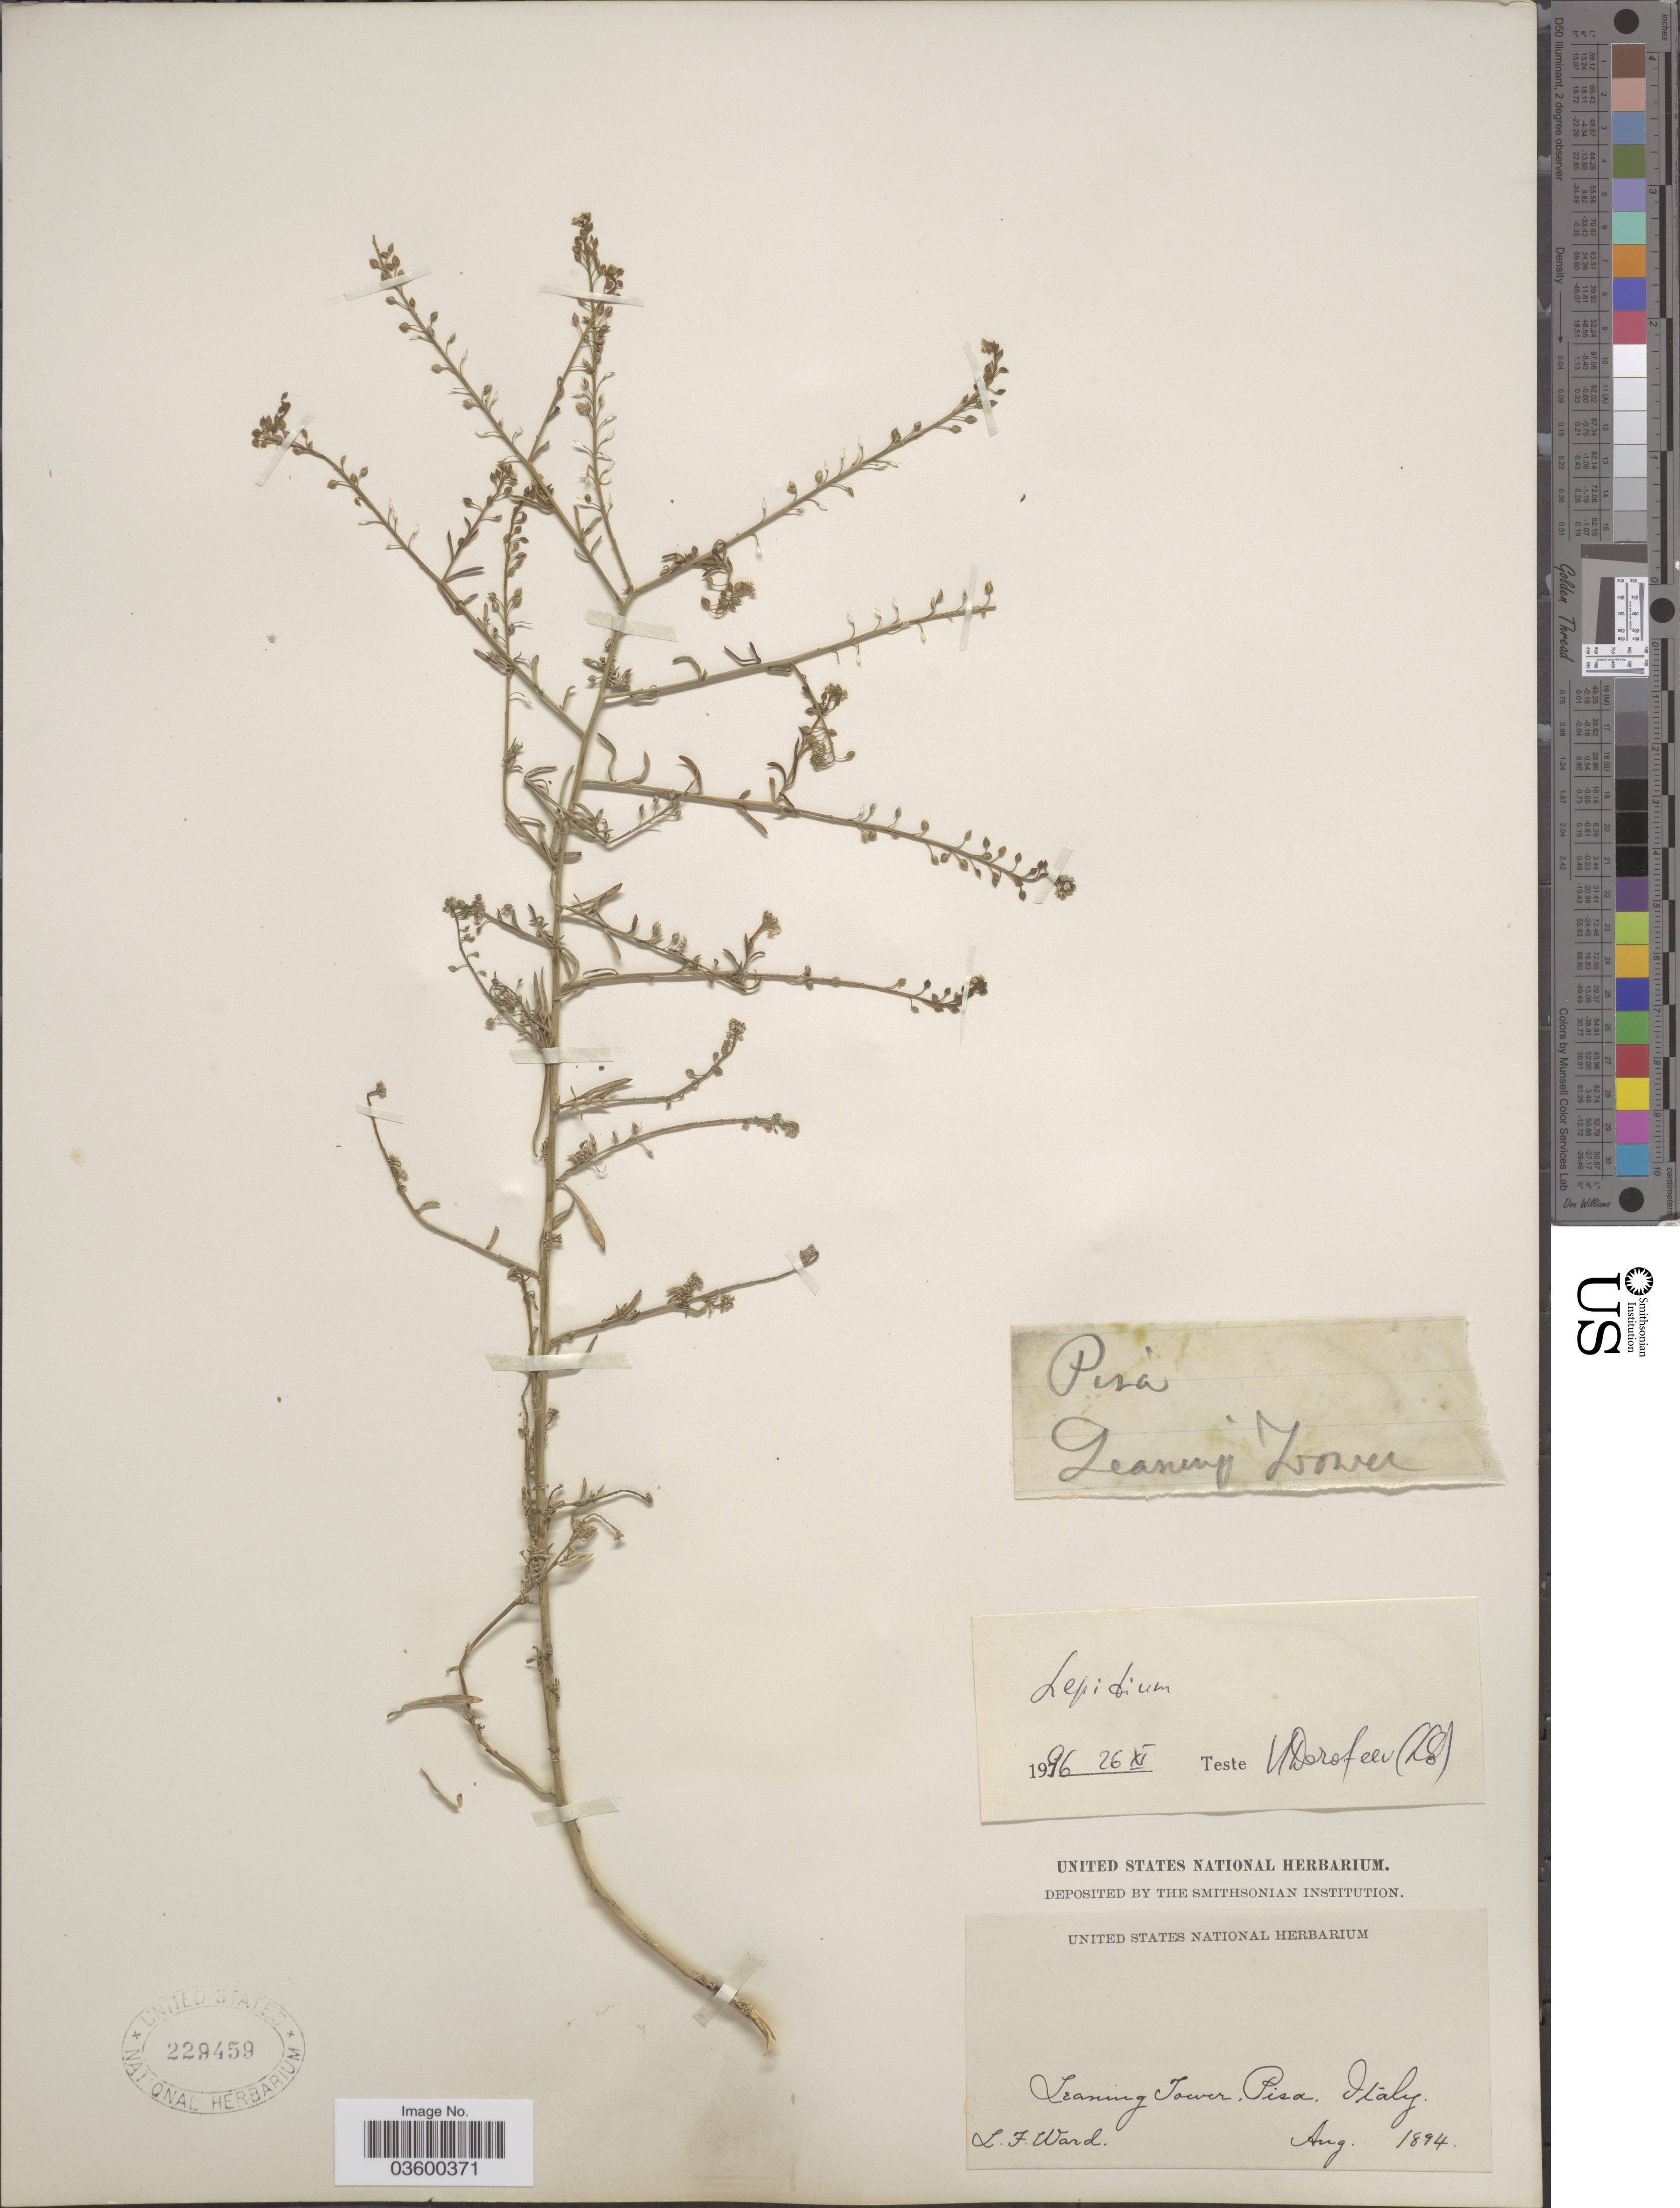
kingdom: Plantae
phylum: Tracheophyta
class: Magnoliopsida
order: Brassicales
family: Brassicaceae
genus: Lepidium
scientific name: Lepidium sp.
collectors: L. Ward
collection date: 1894-08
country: Italy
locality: Leaning Tower, Pisa.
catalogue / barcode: US 229459